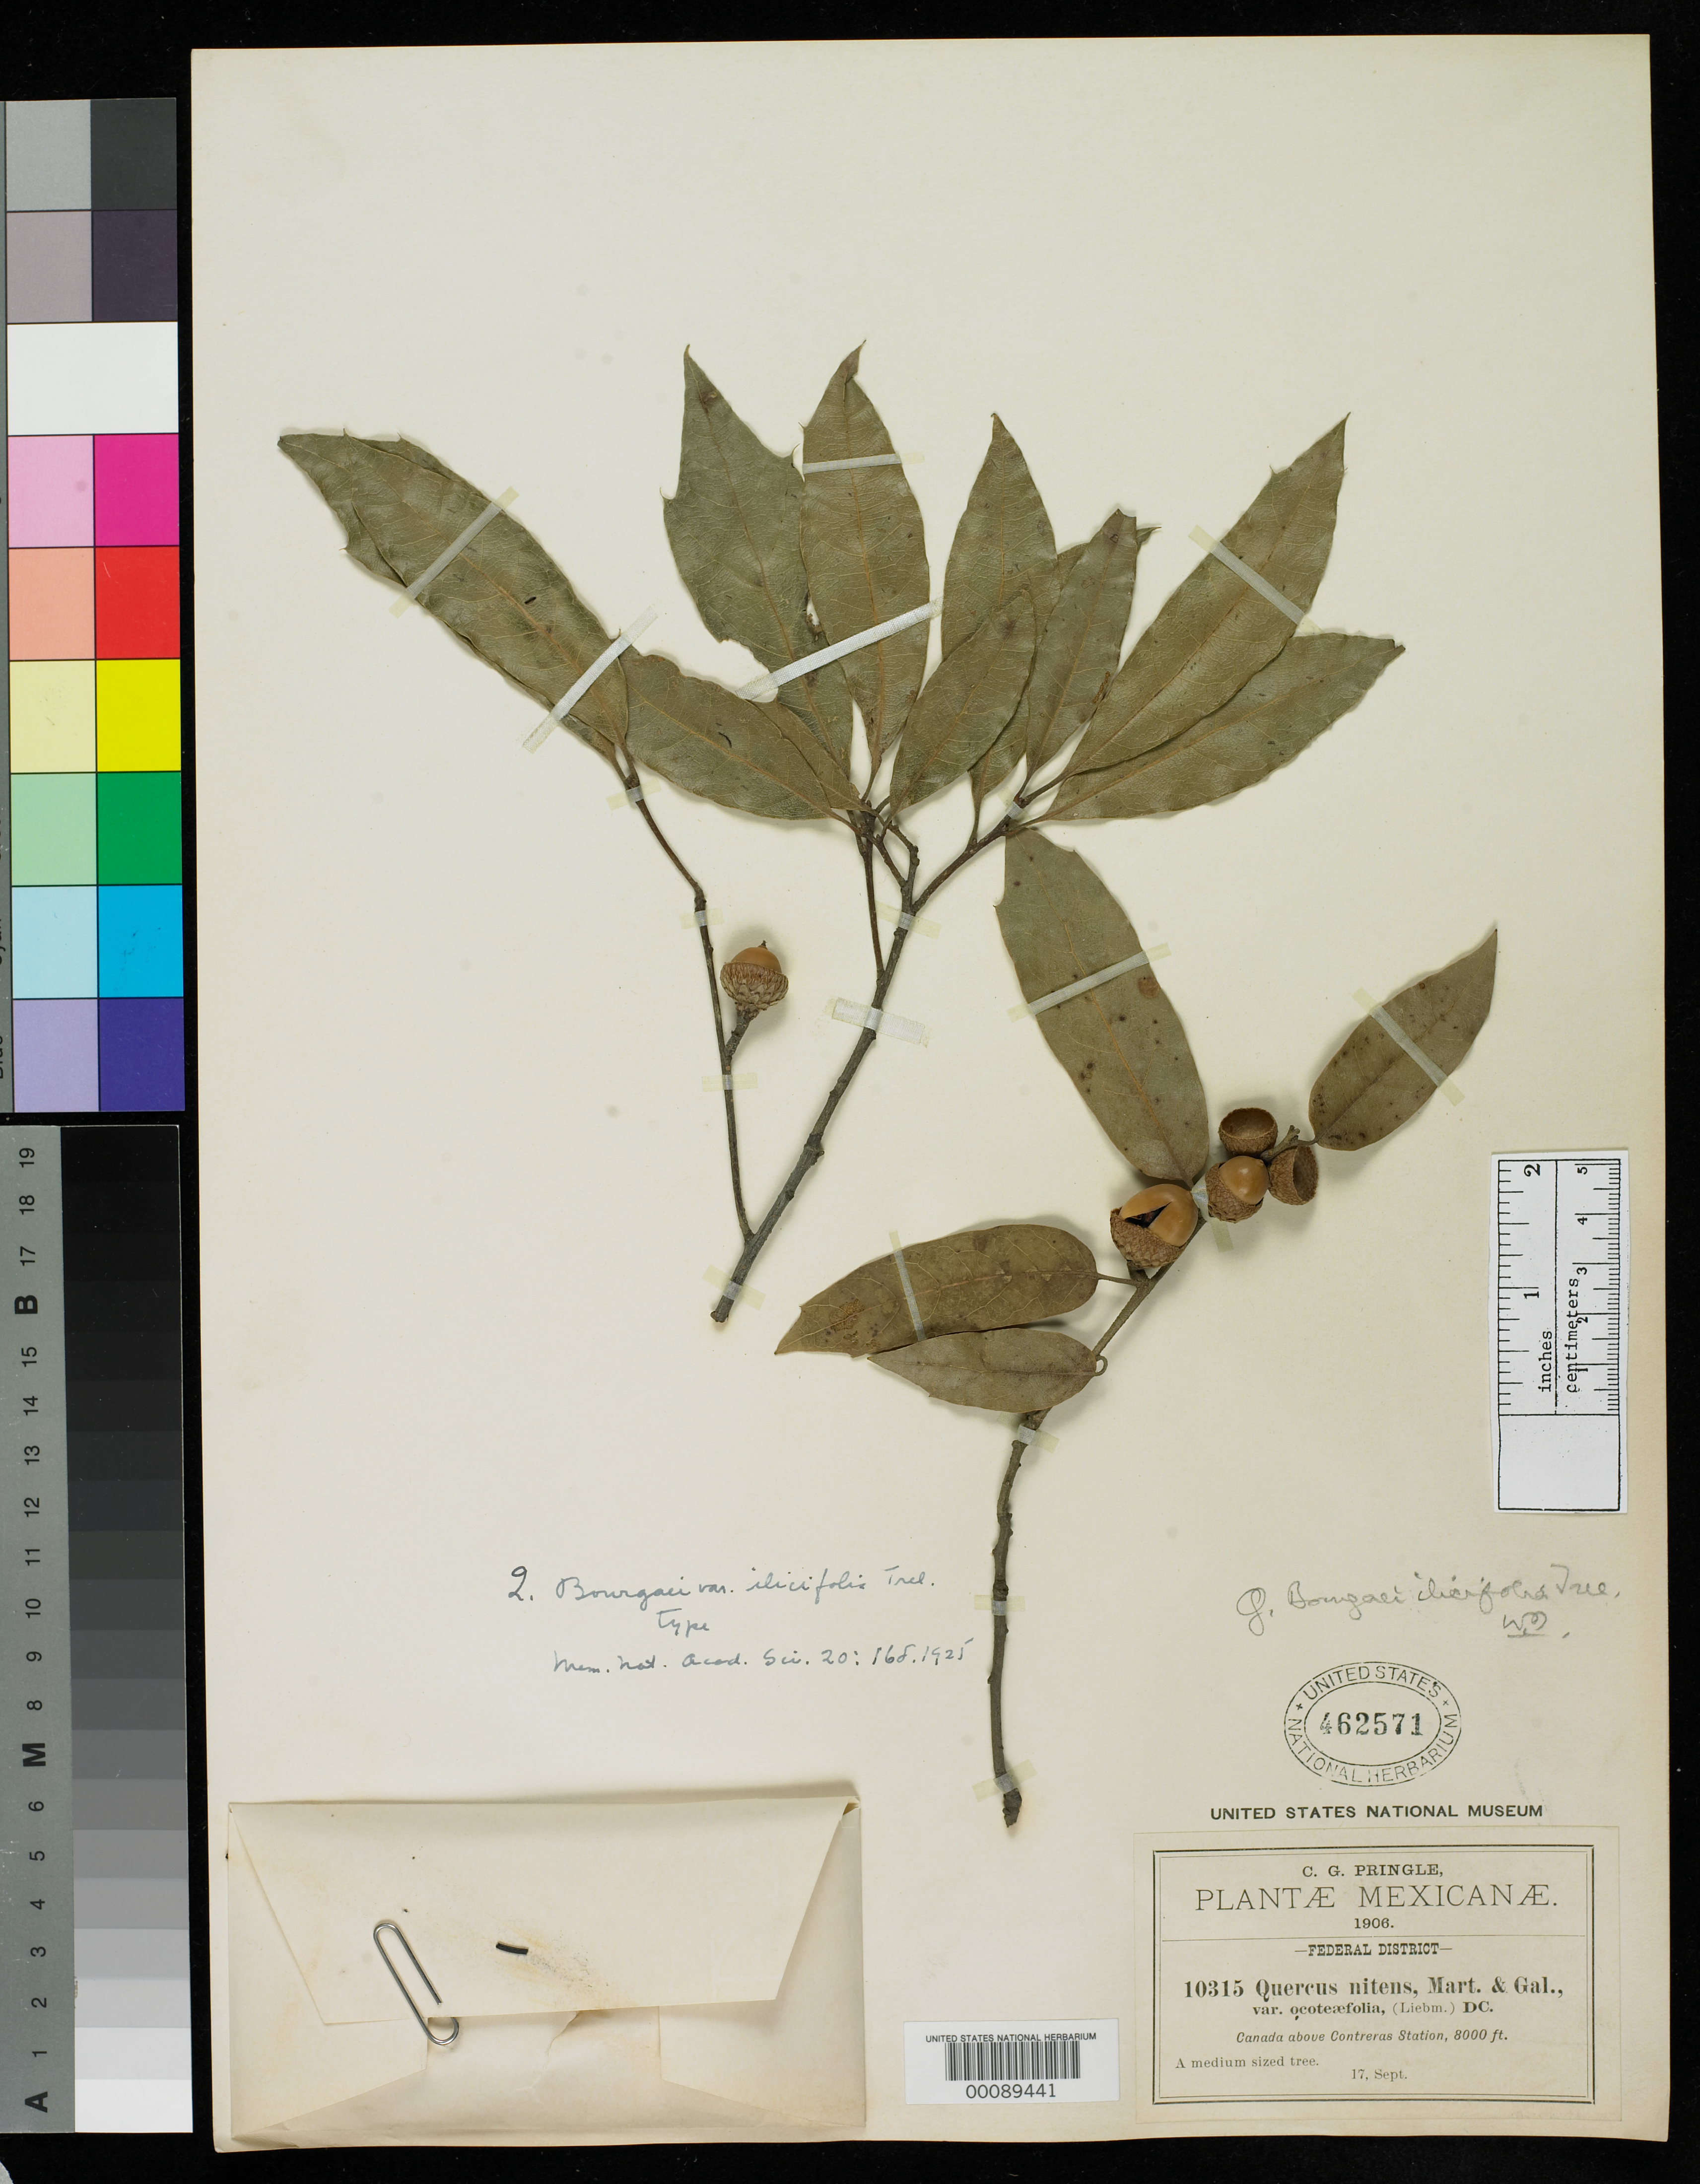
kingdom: Plantae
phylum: Tracheophyta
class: Magnoliopsida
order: Fagales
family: Fagaceae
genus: Quercus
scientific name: Quercus bourgaei var. ilicifolia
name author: Trel.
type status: Isosyntype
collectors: C. G. Pringle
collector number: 10315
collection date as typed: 17 Sep 1906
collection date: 1906-09-17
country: Mexico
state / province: Distrito Federal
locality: Contreras.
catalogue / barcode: US 462571